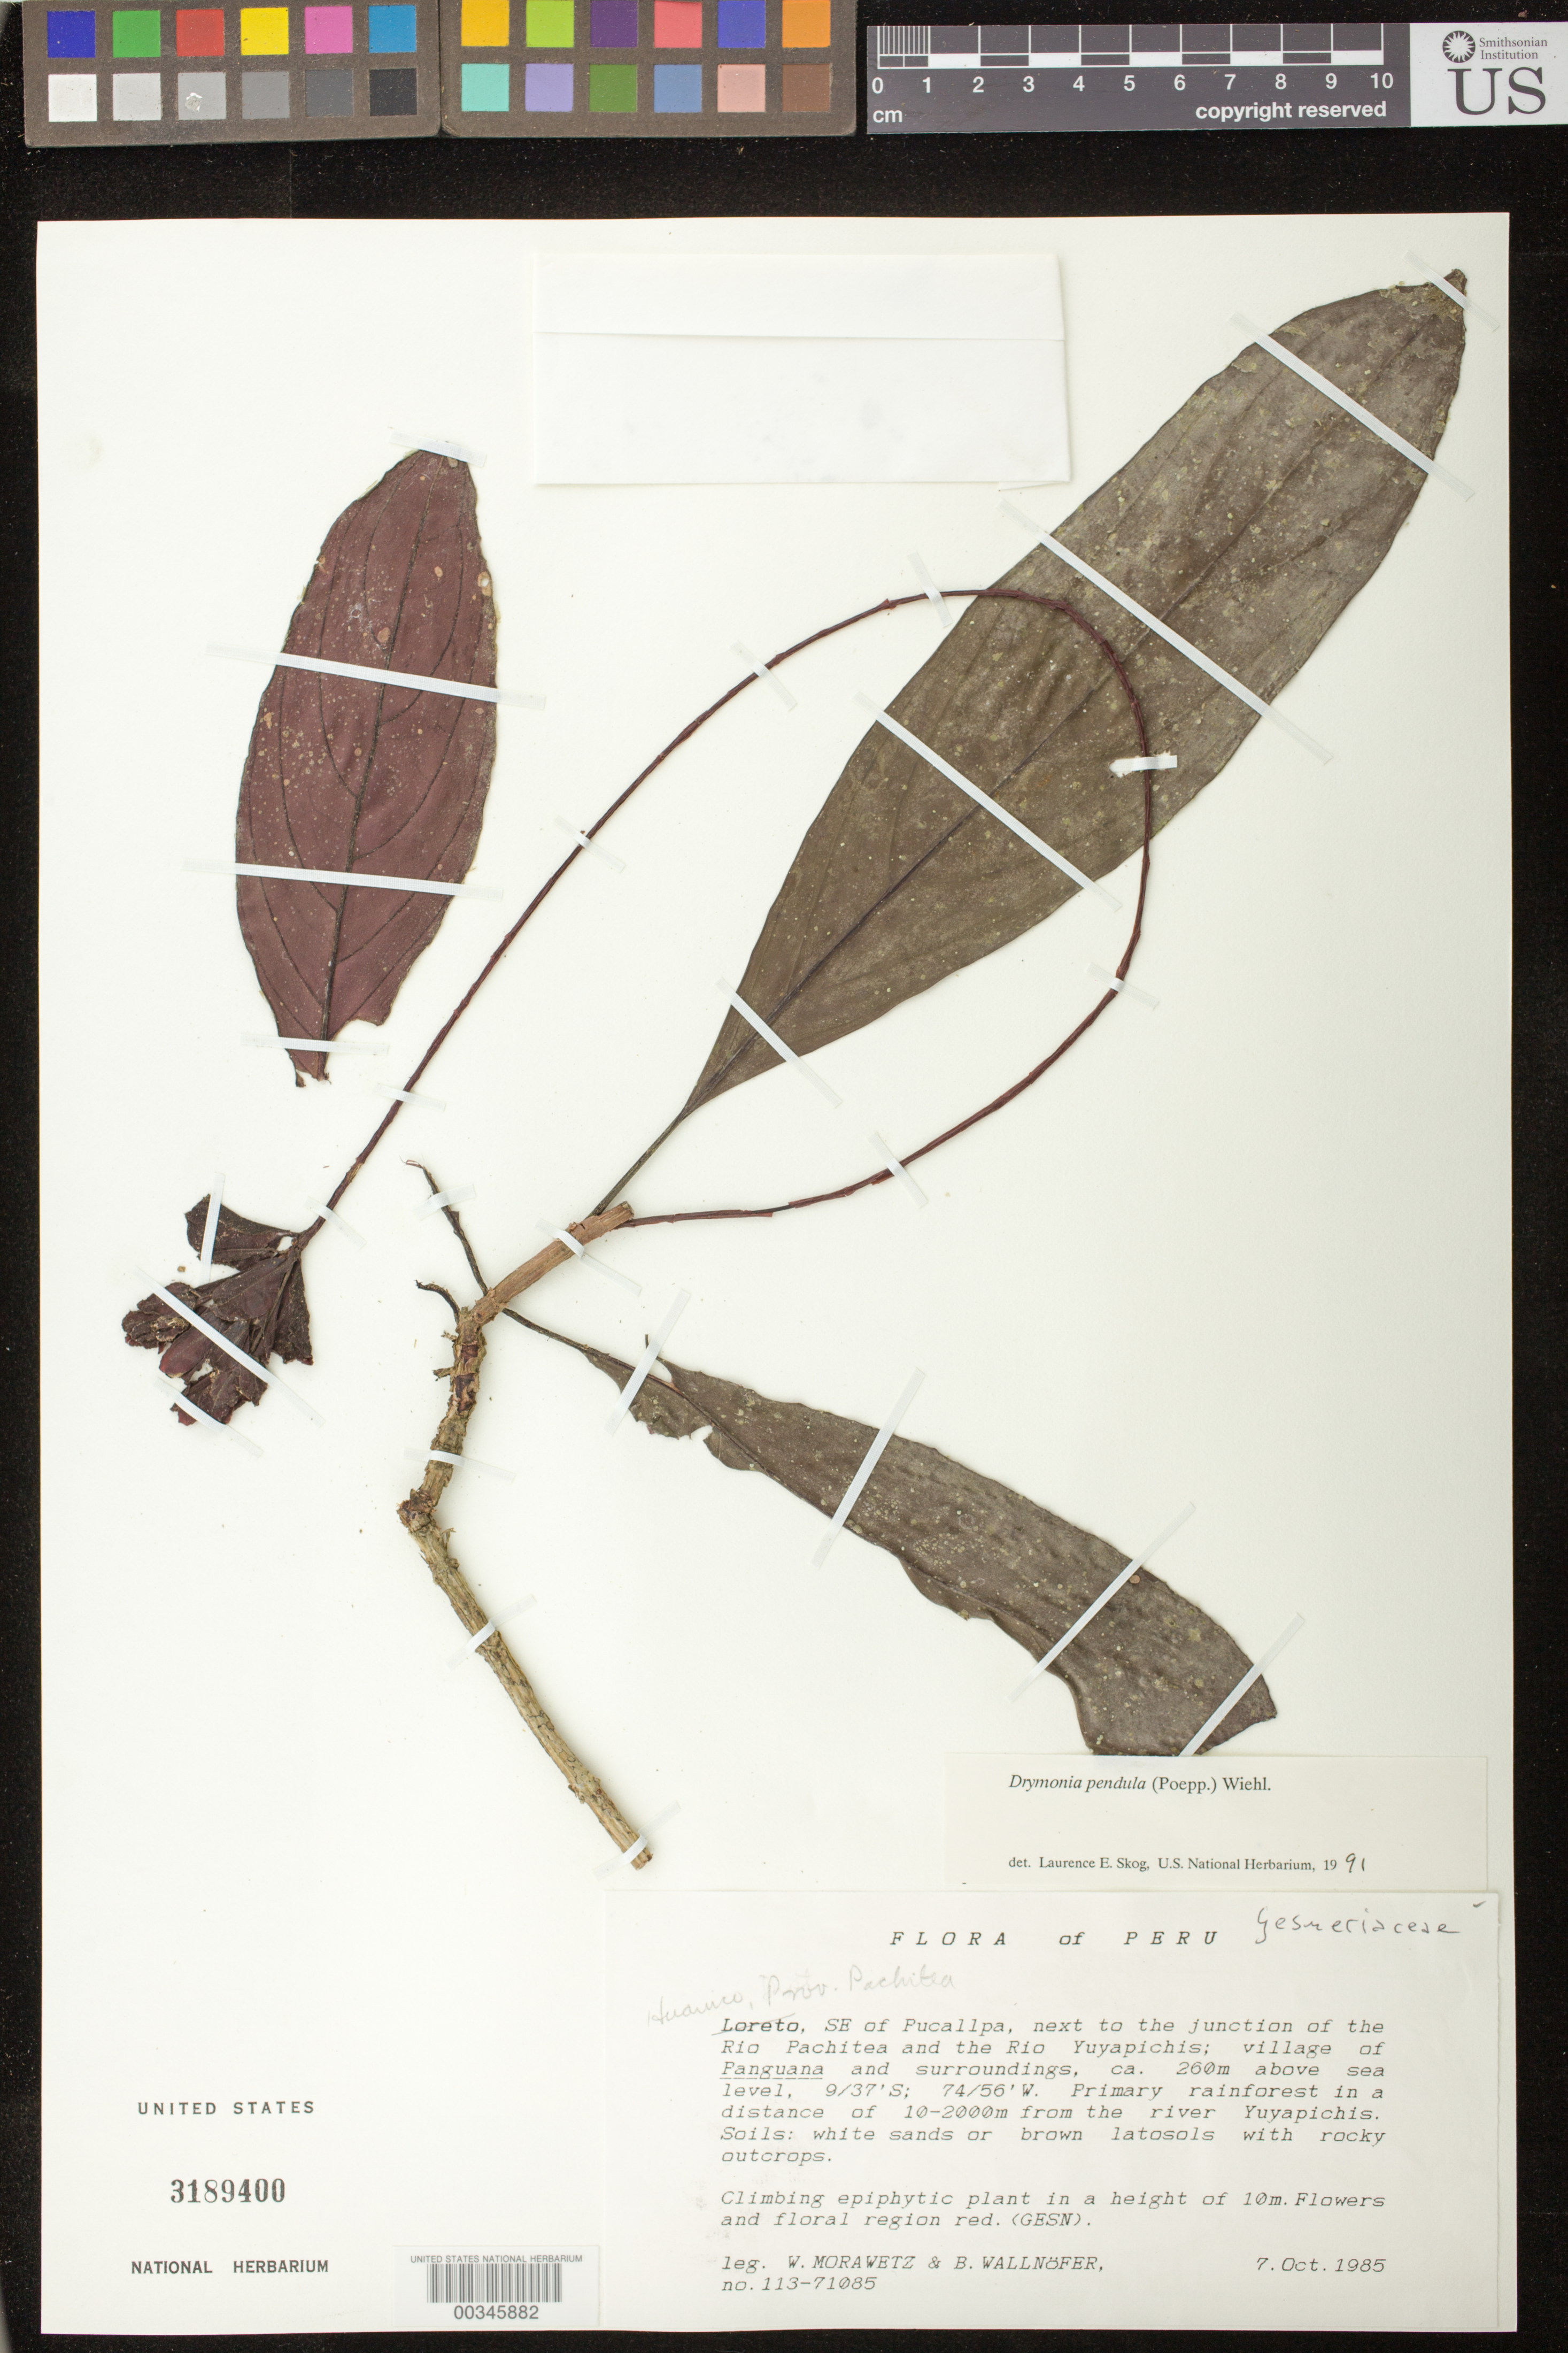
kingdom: Plantae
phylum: Tracheophyta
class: Magnoliopsida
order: Lamiales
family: Gesneriaceae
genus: Drymonia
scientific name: Drymonia pendula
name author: (Poepp.) Wiehler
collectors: W. Morawetz & B. Wallnöfer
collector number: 113- 71085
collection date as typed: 07 Oct 1985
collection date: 1985-10-07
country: Peru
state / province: Huánuco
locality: Prov. Pachitea; SE of Pucallpa, next to junction of Rio Pachitea and Rio Yuyapichis; village of Panguana and surroundings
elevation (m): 260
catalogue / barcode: US 3189400